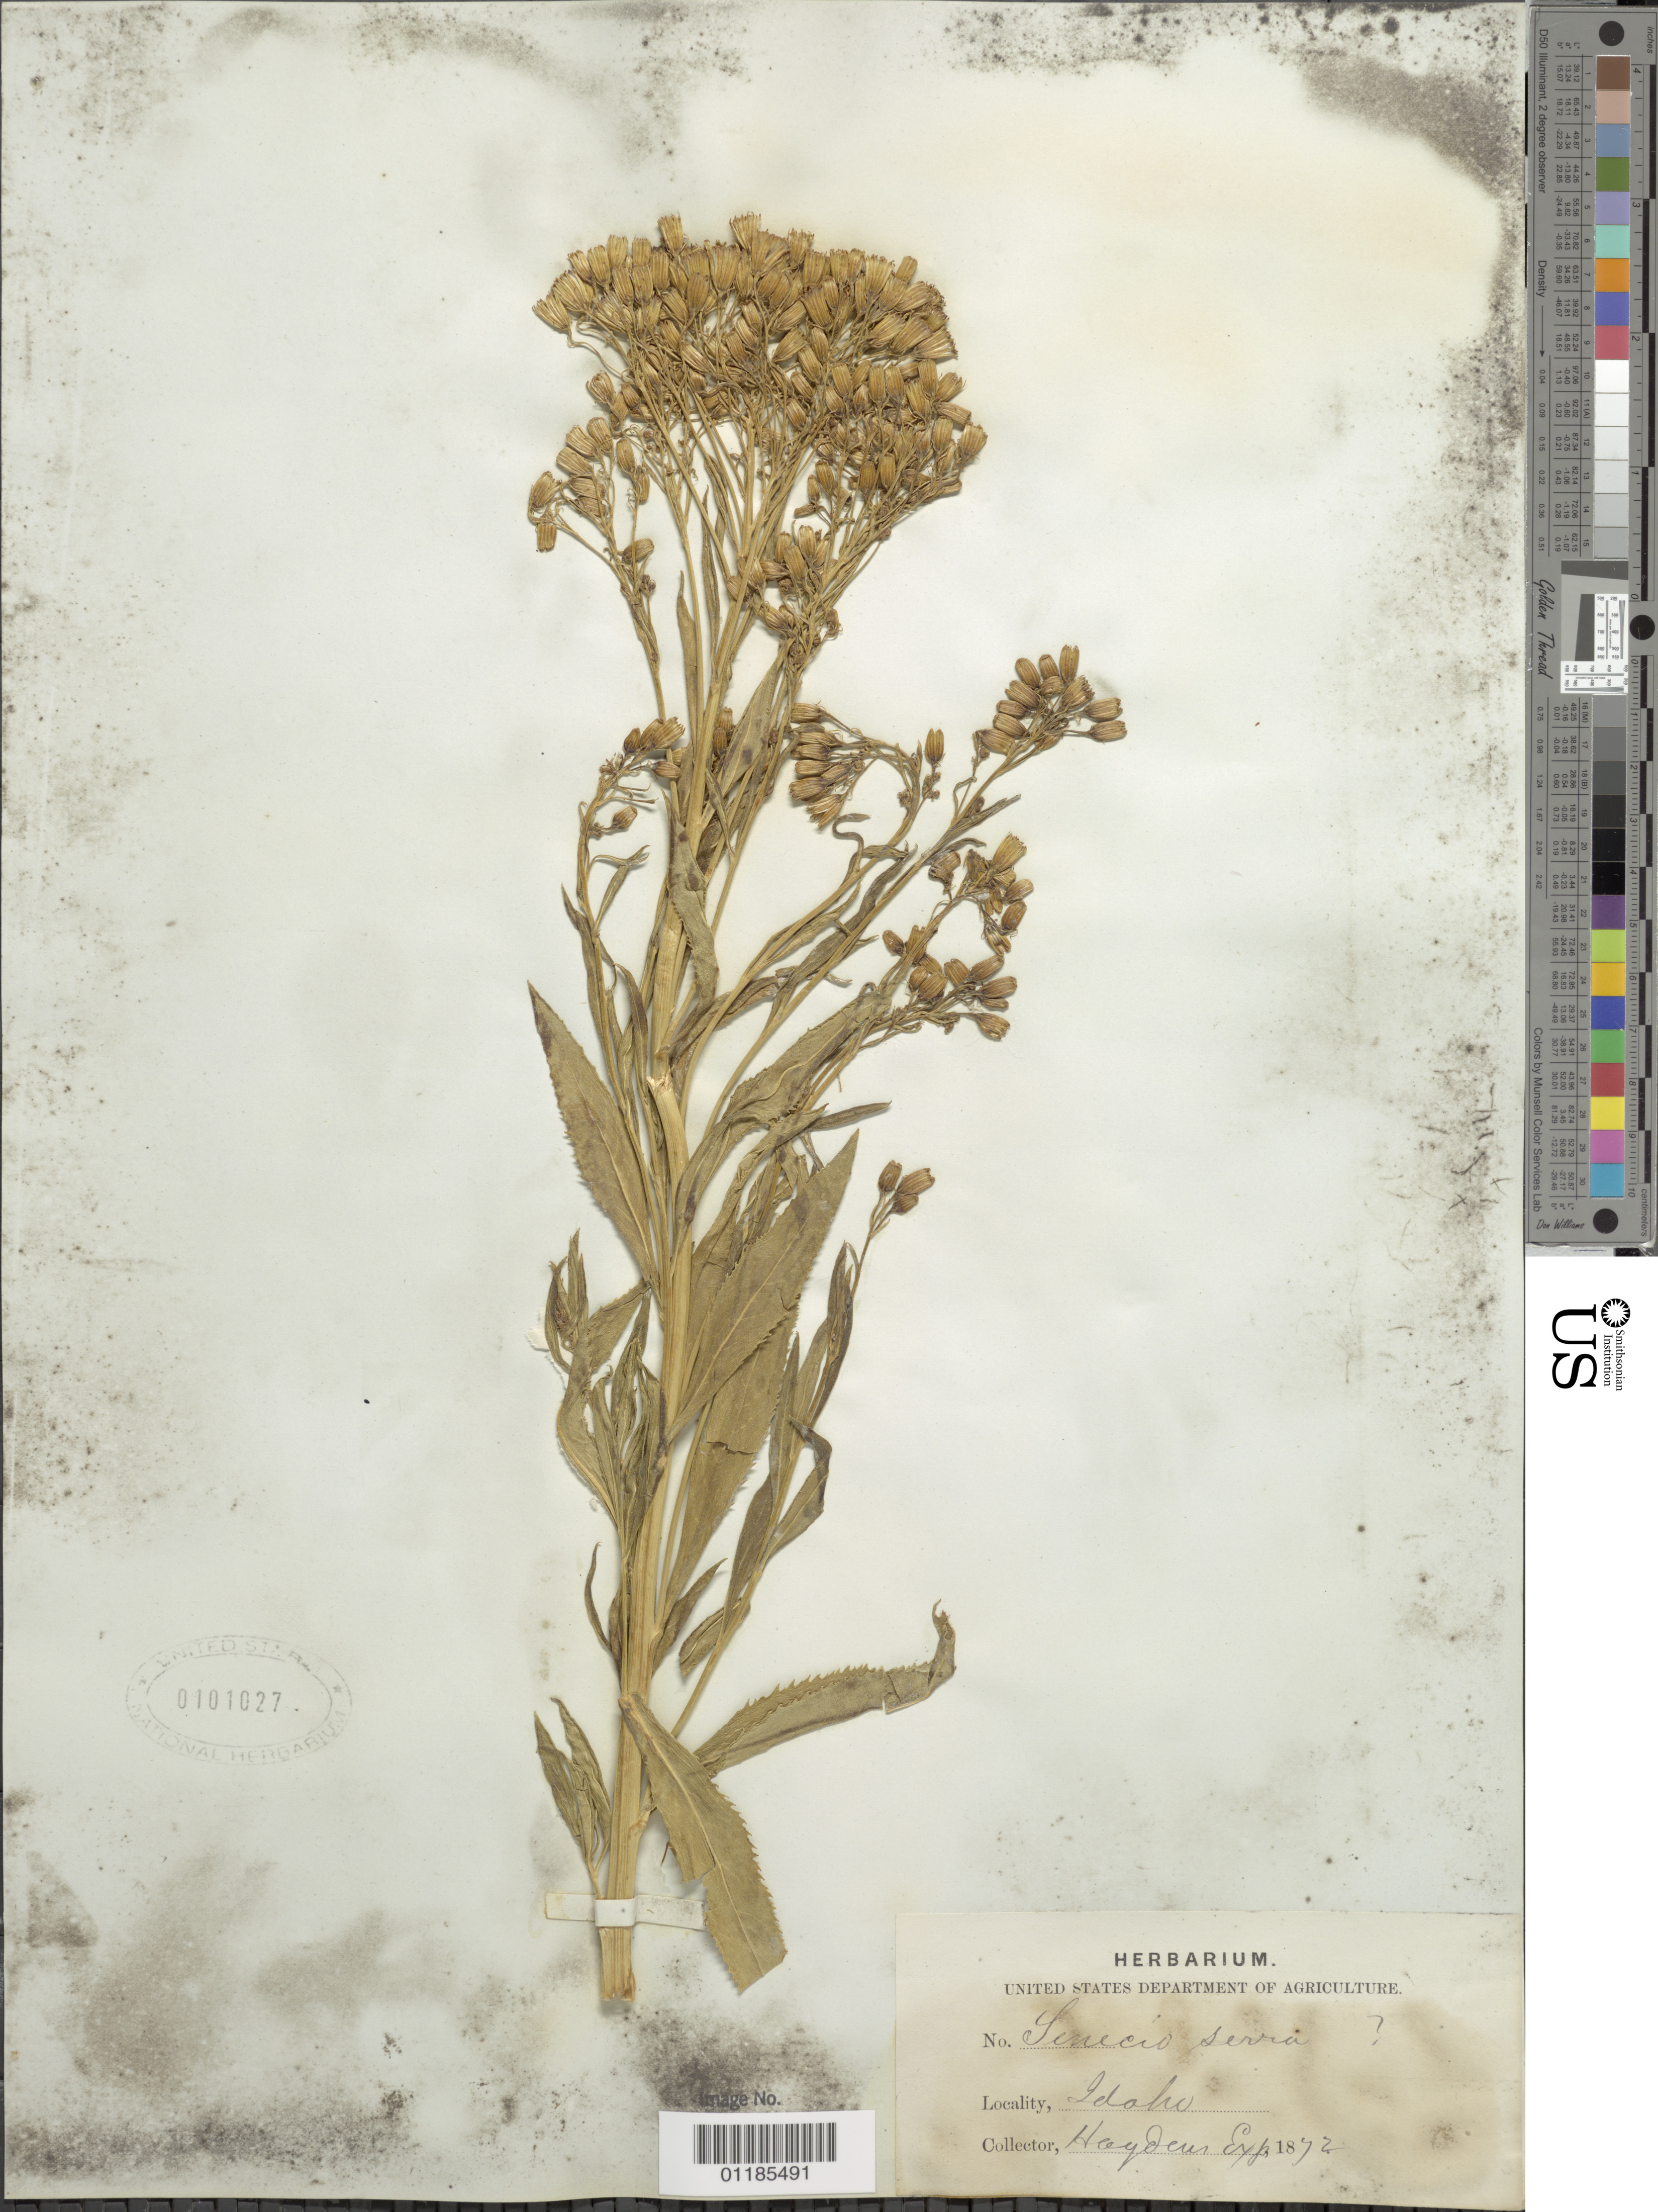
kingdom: Plantae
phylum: Tracheophyta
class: Magnoliopsida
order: Asterales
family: Asteraceae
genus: Senecio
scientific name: Senecio serra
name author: Hook.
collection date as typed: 1872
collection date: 1872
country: United States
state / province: Idaho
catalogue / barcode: US 101027